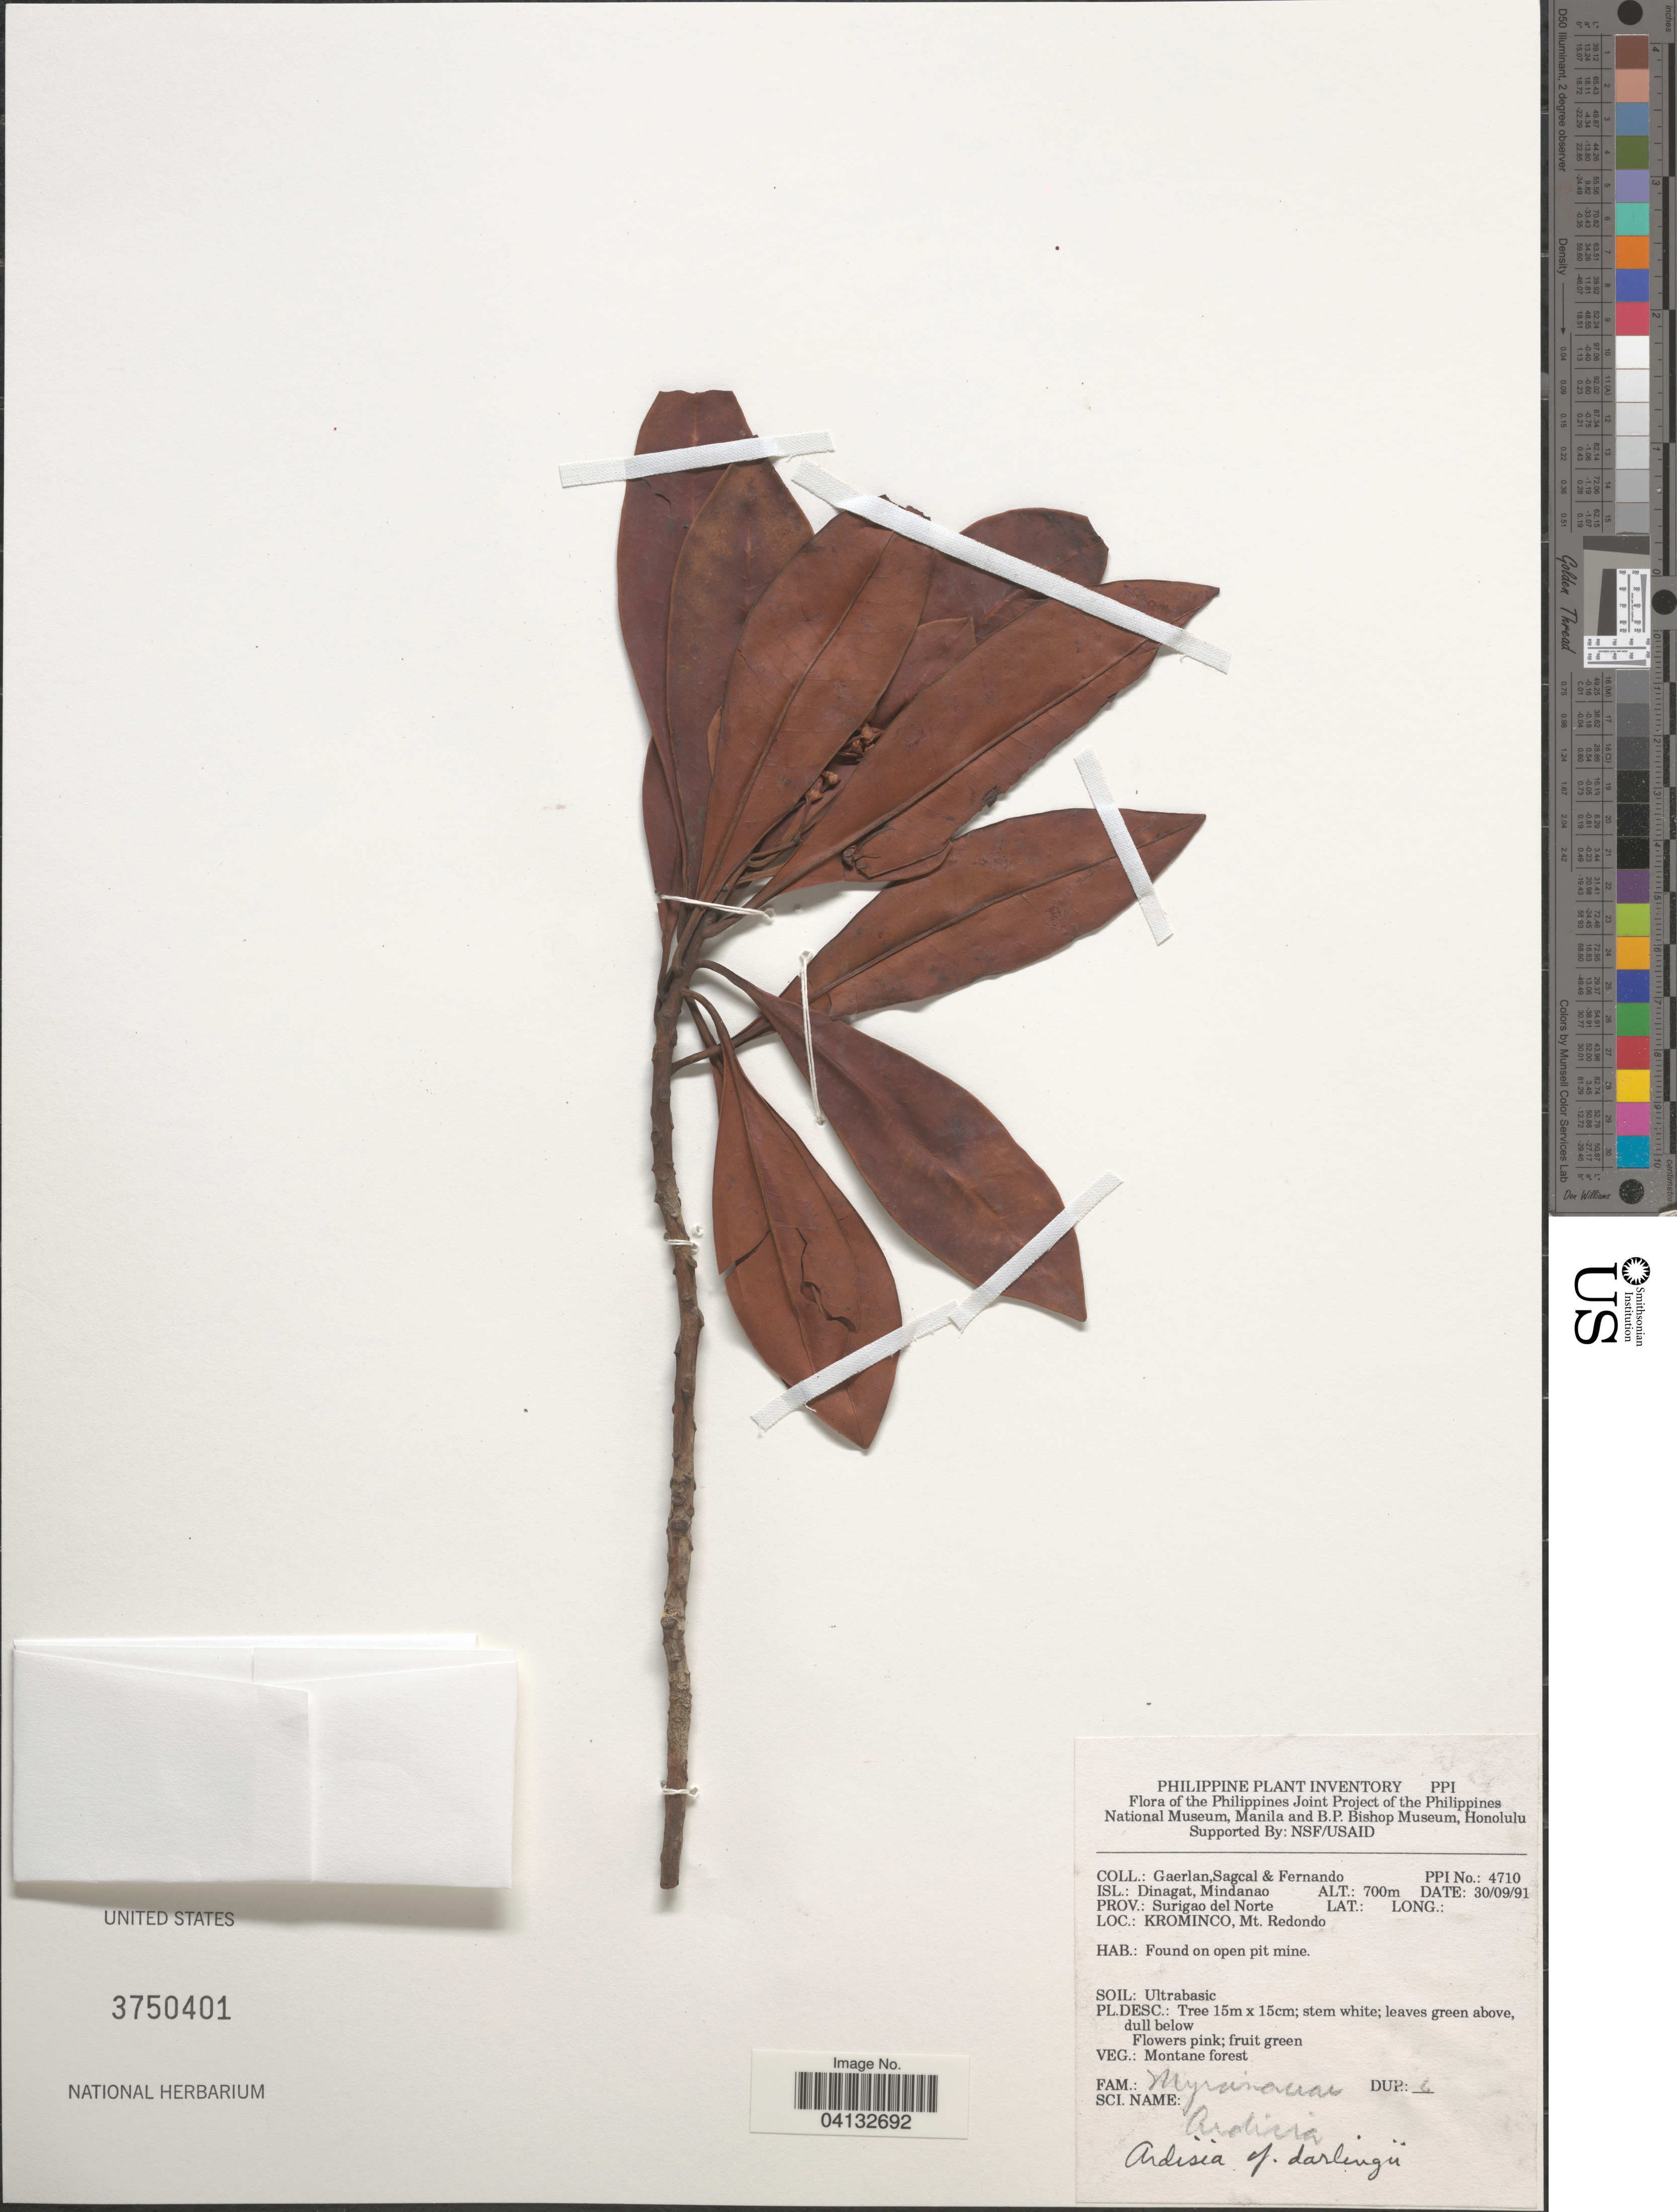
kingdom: Plantae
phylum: Tracheophyta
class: Magnoliopsida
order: Ericales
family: Primulaceae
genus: Ardisia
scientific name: Ardisia darlingii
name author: Merr.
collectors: Gaerlan, E. Sagcal & -- Fernando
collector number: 4710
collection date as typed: Transcribed d/m/y: 30/9/91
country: Philippines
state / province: Caraga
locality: Isl.: Dinagat, Mindanao. Prov.: Surigao del Norte. KROMINCO, Mt. Redondo.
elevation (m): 700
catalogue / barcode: US 3750401